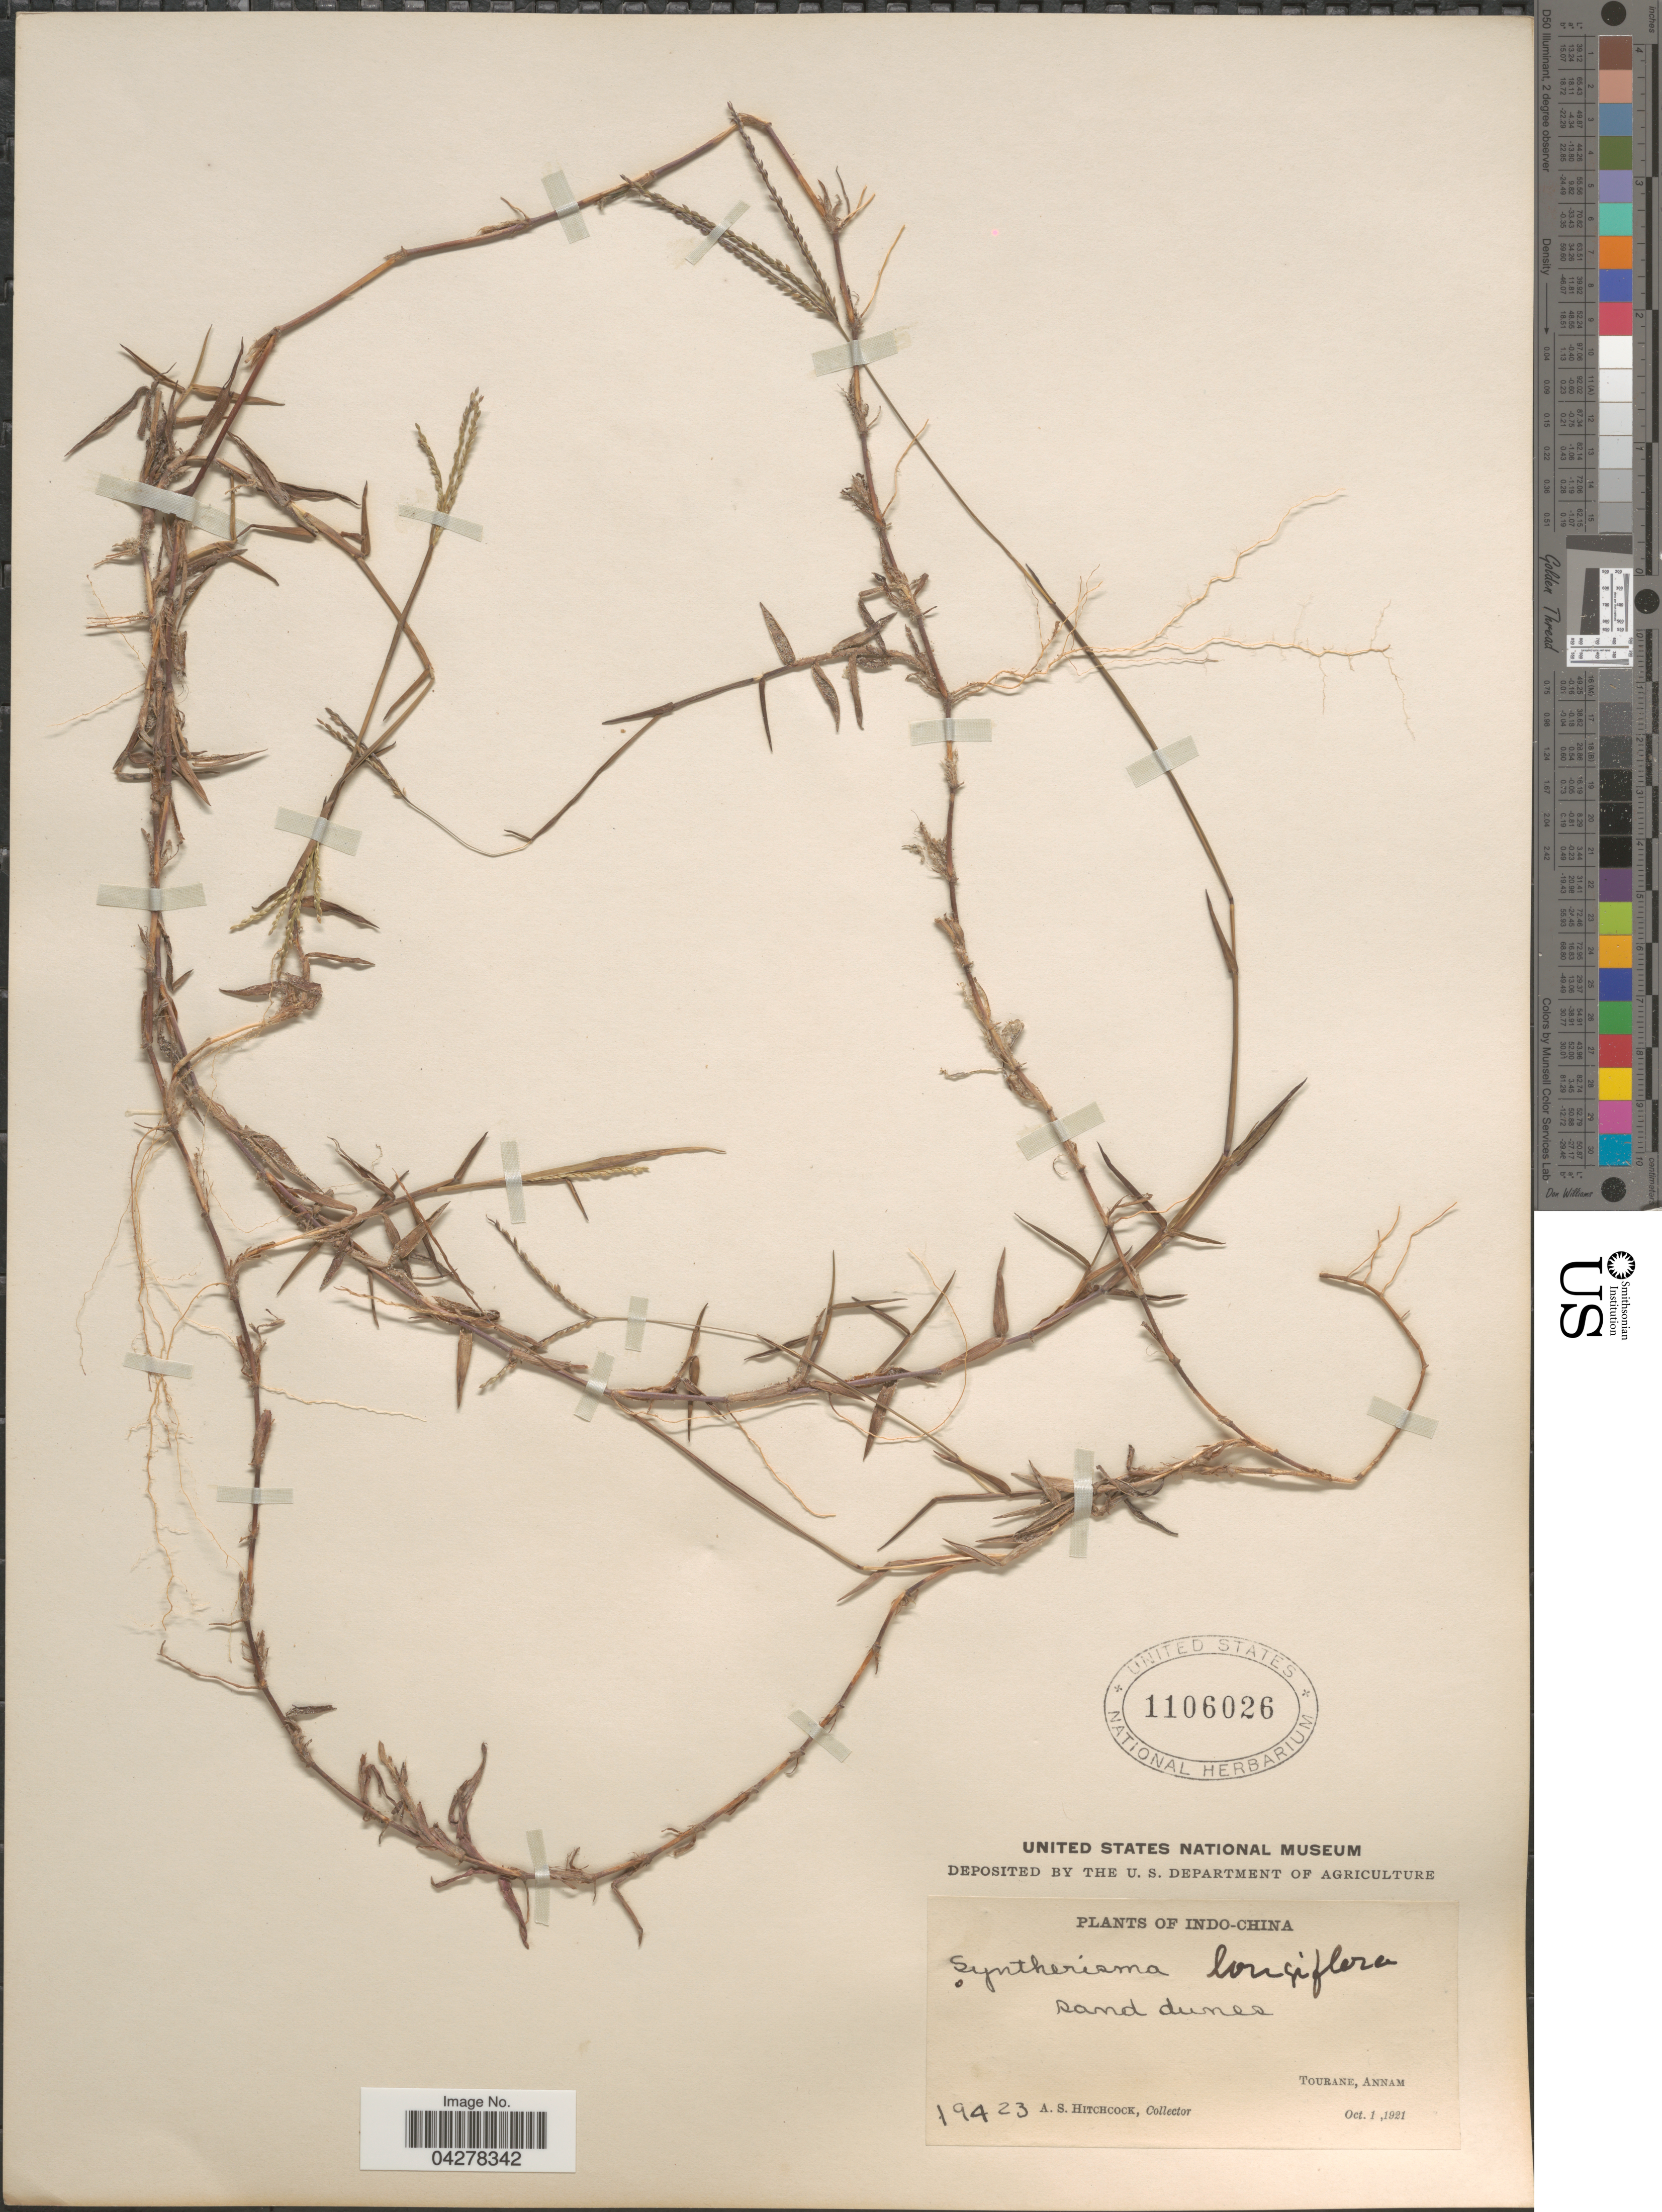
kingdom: Plantae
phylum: Tracheophyta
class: Liliopsida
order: Poales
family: Poaceae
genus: Digitaria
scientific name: Digitaria longiflora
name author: (Retz.) Pers.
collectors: A. S. Hitchcock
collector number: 19423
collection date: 1921-10-01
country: Vietnam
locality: Sand dunes. Tourane, Annam.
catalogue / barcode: US 1106026